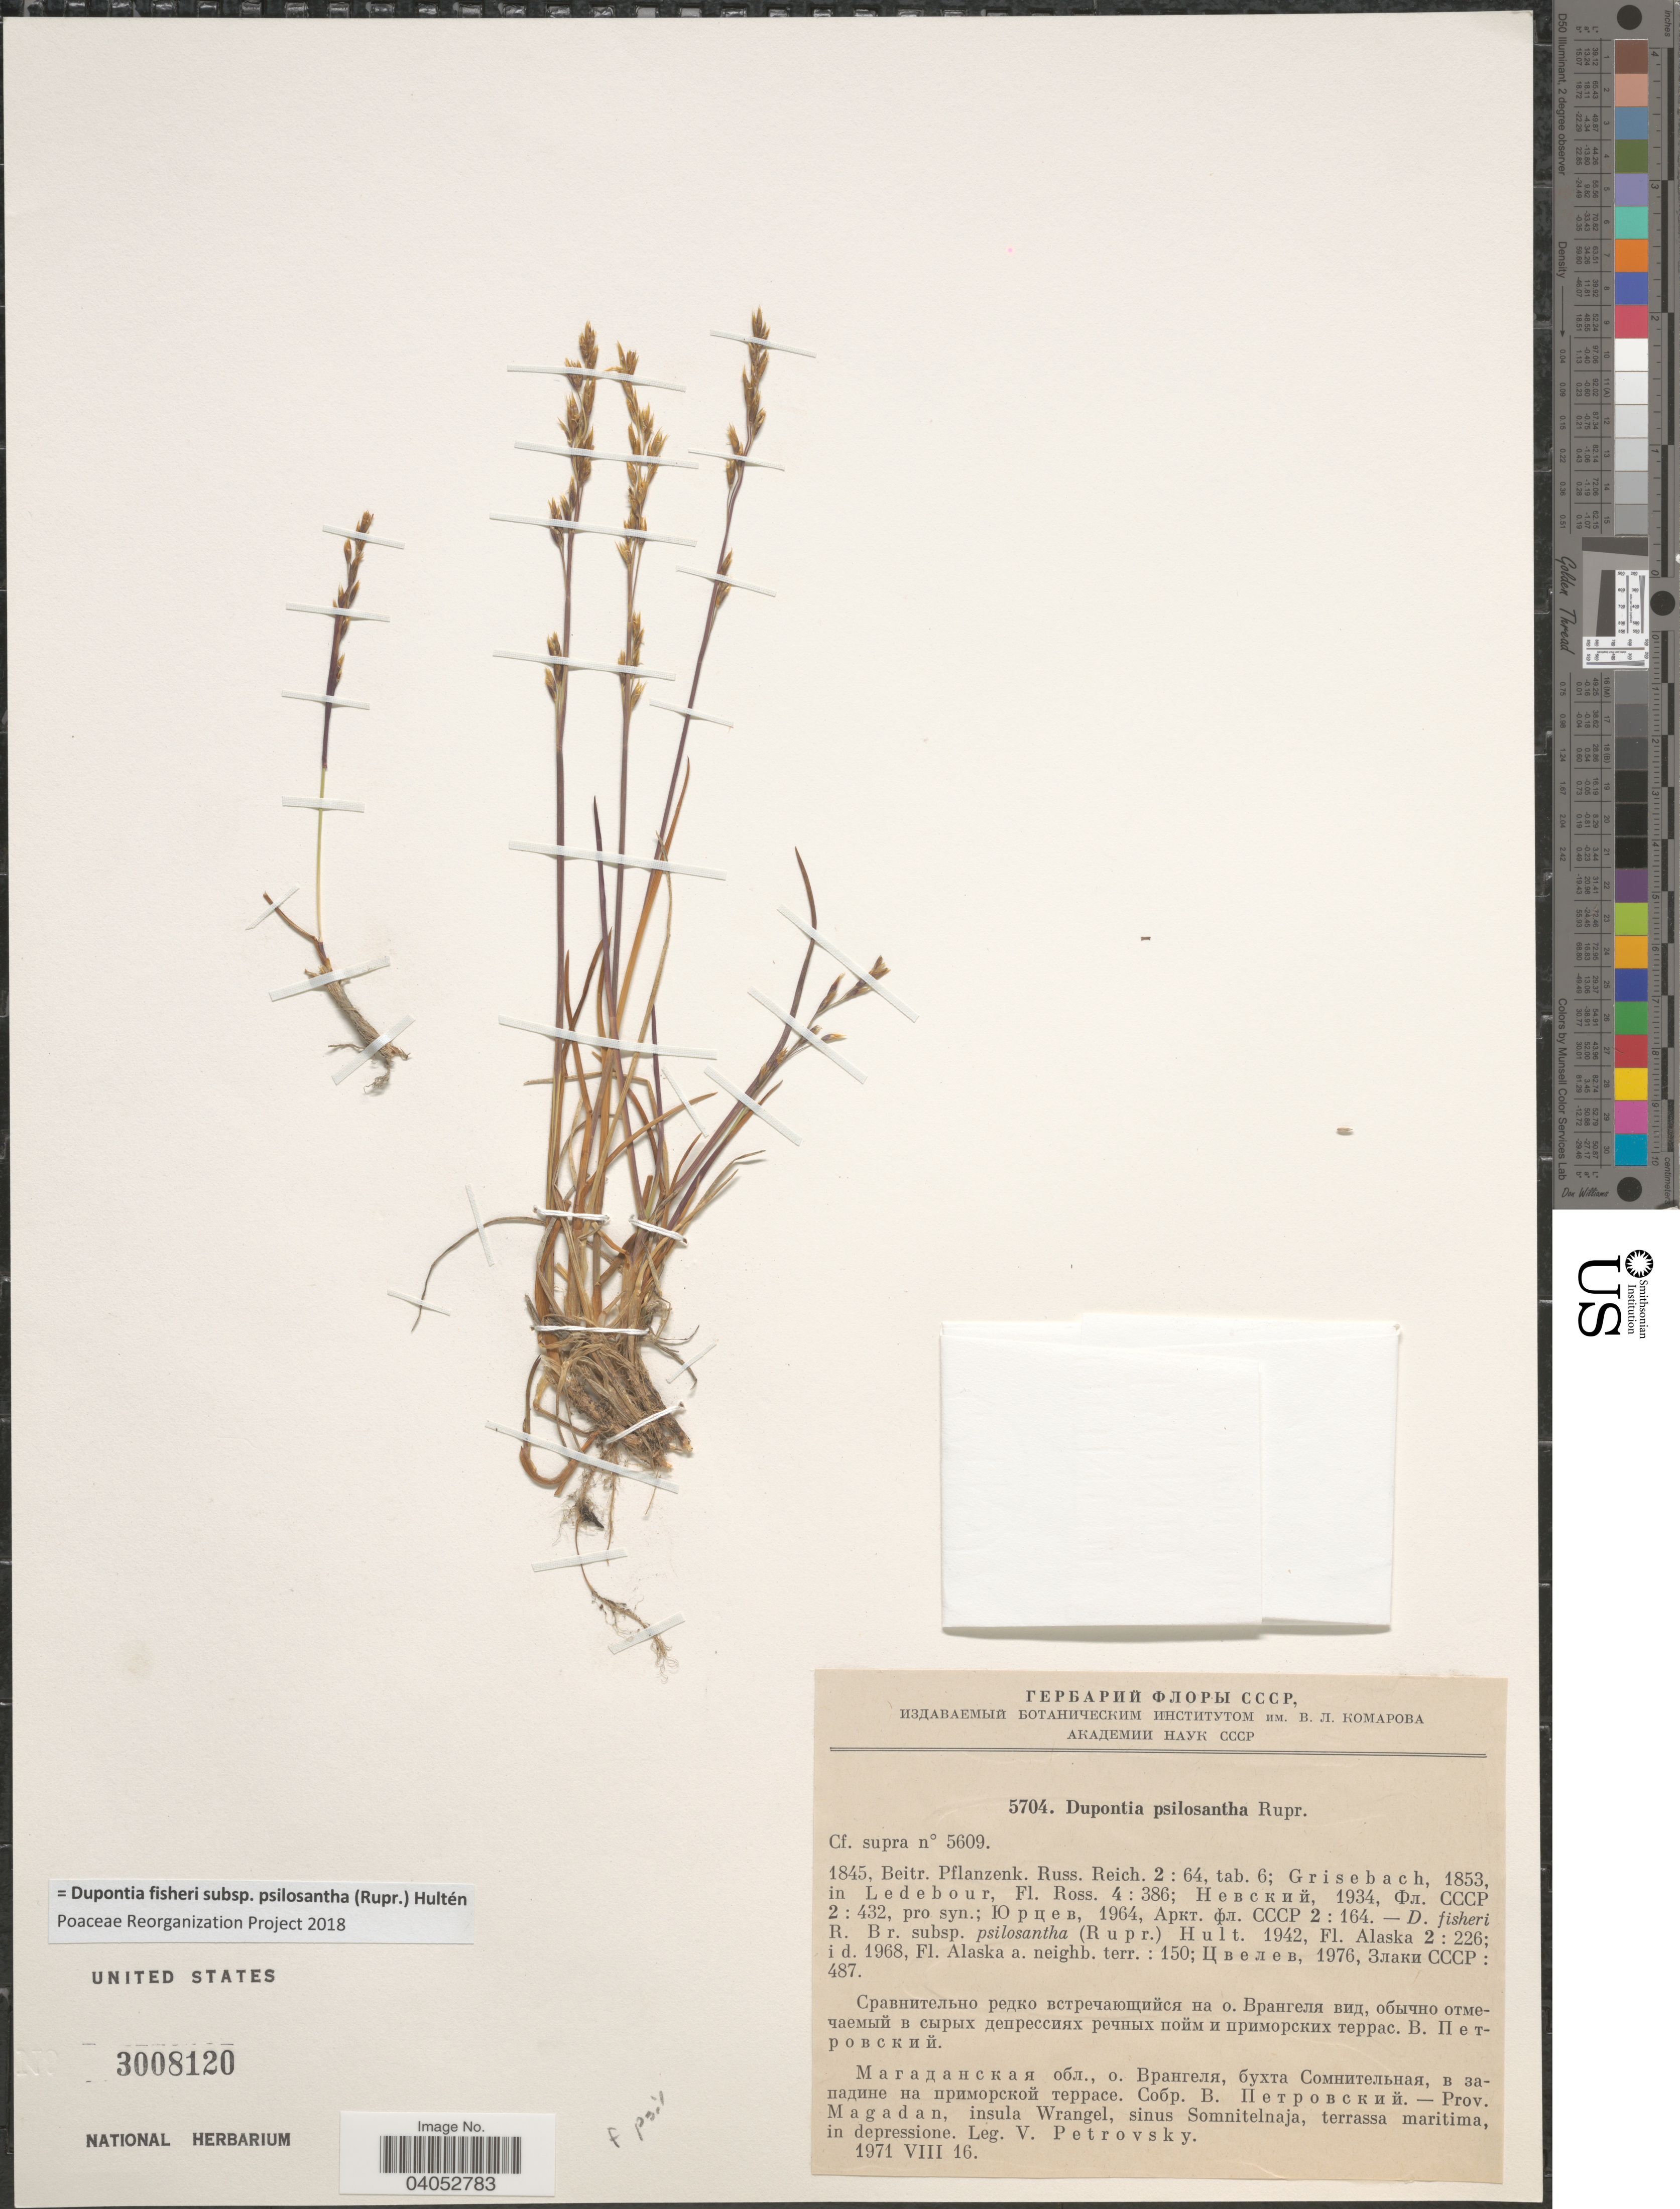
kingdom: Plantae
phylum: Tracheophyta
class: Liliopsida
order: Poales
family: Poaceae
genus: Dupontia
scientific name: Dupontia fisheri subsp. psilosantha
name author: (Rupr.) Hultén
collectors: V. Petrovsky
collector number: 5704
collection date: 1971-08-16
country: Russian Federation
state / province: Magadan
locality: Insula Wrangel, sinus Somnitelnaja.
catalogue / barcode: US 3008120